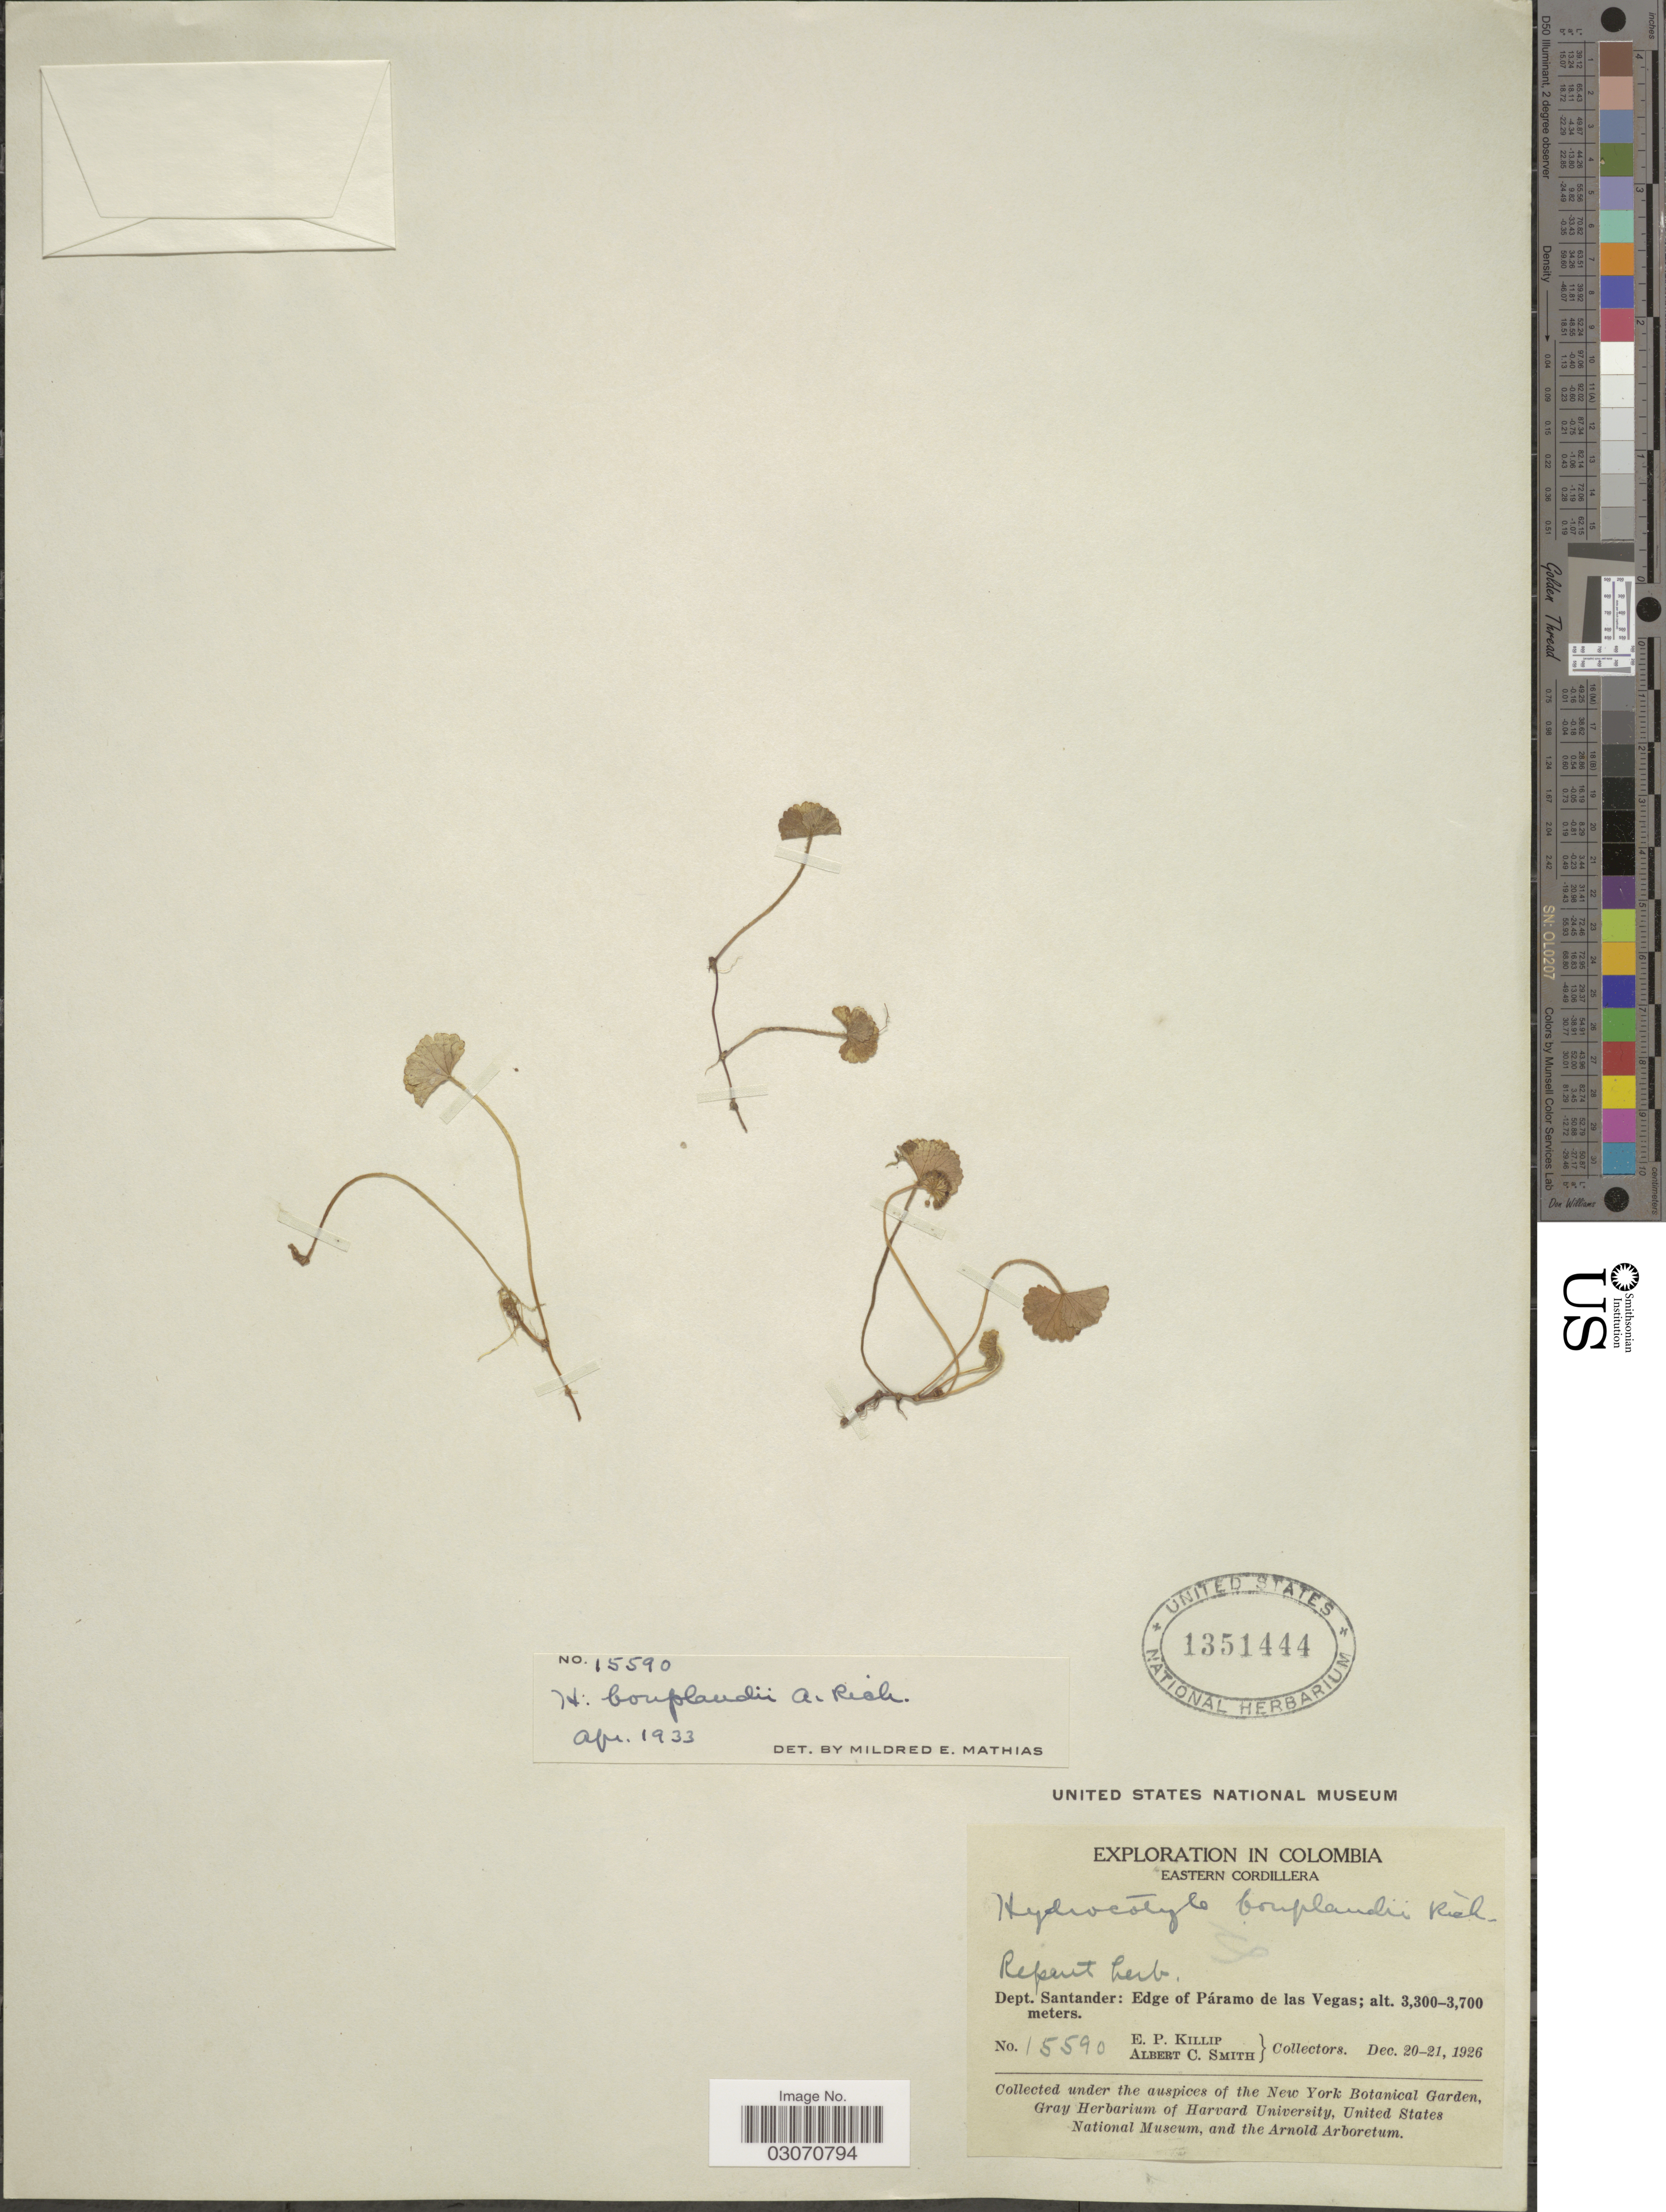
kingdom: Plantae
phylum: Tracheophyta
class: Magnoliopsida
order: Apiales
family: Araliaceae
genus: Hydrocotyle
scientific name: Hydrocotyle bonplandii var. bonplandii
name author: A. Rich.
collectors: E. P. Killip & A. C. Smith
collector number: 15590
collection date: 1926-12-20/1926-12-21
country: Colombia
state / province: Santander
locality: Eastern Cordillera. Dept. Santander: Edge of Páramo de las Vegas.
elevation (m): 3300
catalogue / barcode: US 1351444